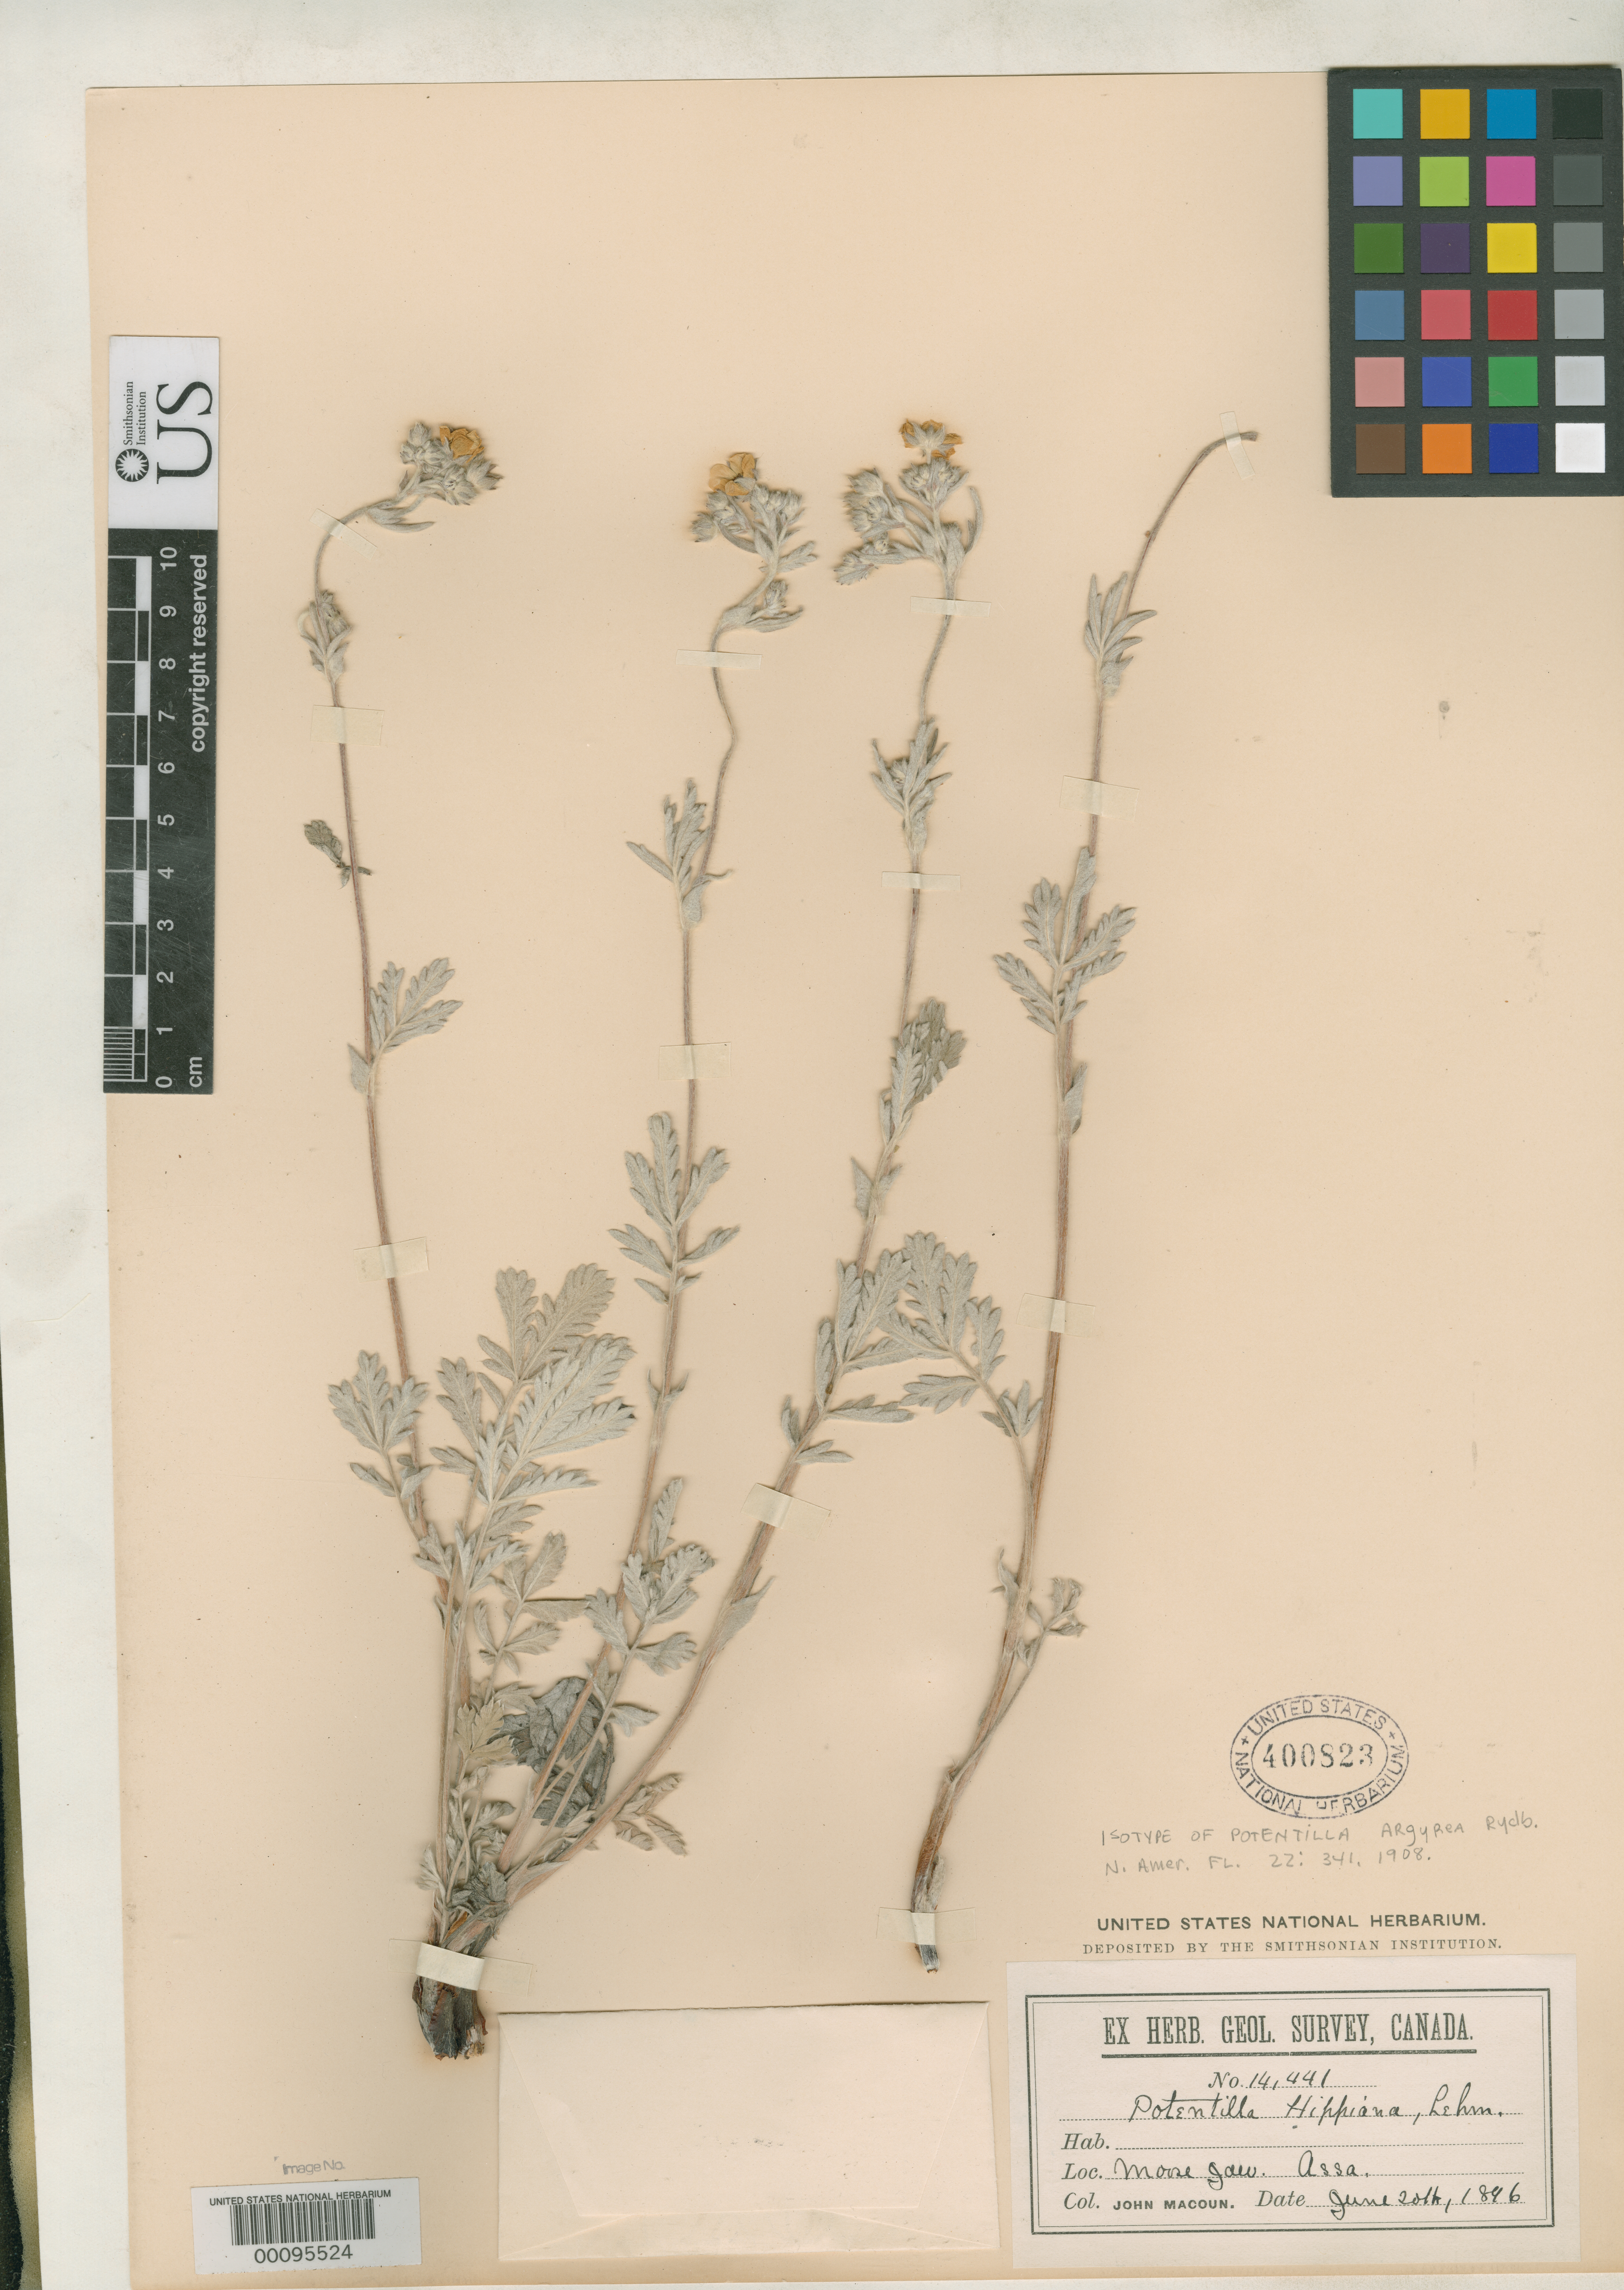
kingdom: Plantae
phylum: Tracheophyta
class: Magnoliopsida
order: Rosales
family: Rosaceae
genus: Potentilla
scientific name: Potentilla argyrea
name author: Rydb.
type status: Isotype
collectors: J. Macoun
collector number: Herb. #14441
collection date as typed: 20 Jun 1896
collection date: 1896-06-20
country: Canada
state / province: Saskatchewan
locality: Moose Jaw, Assa.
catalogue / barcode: US 400823